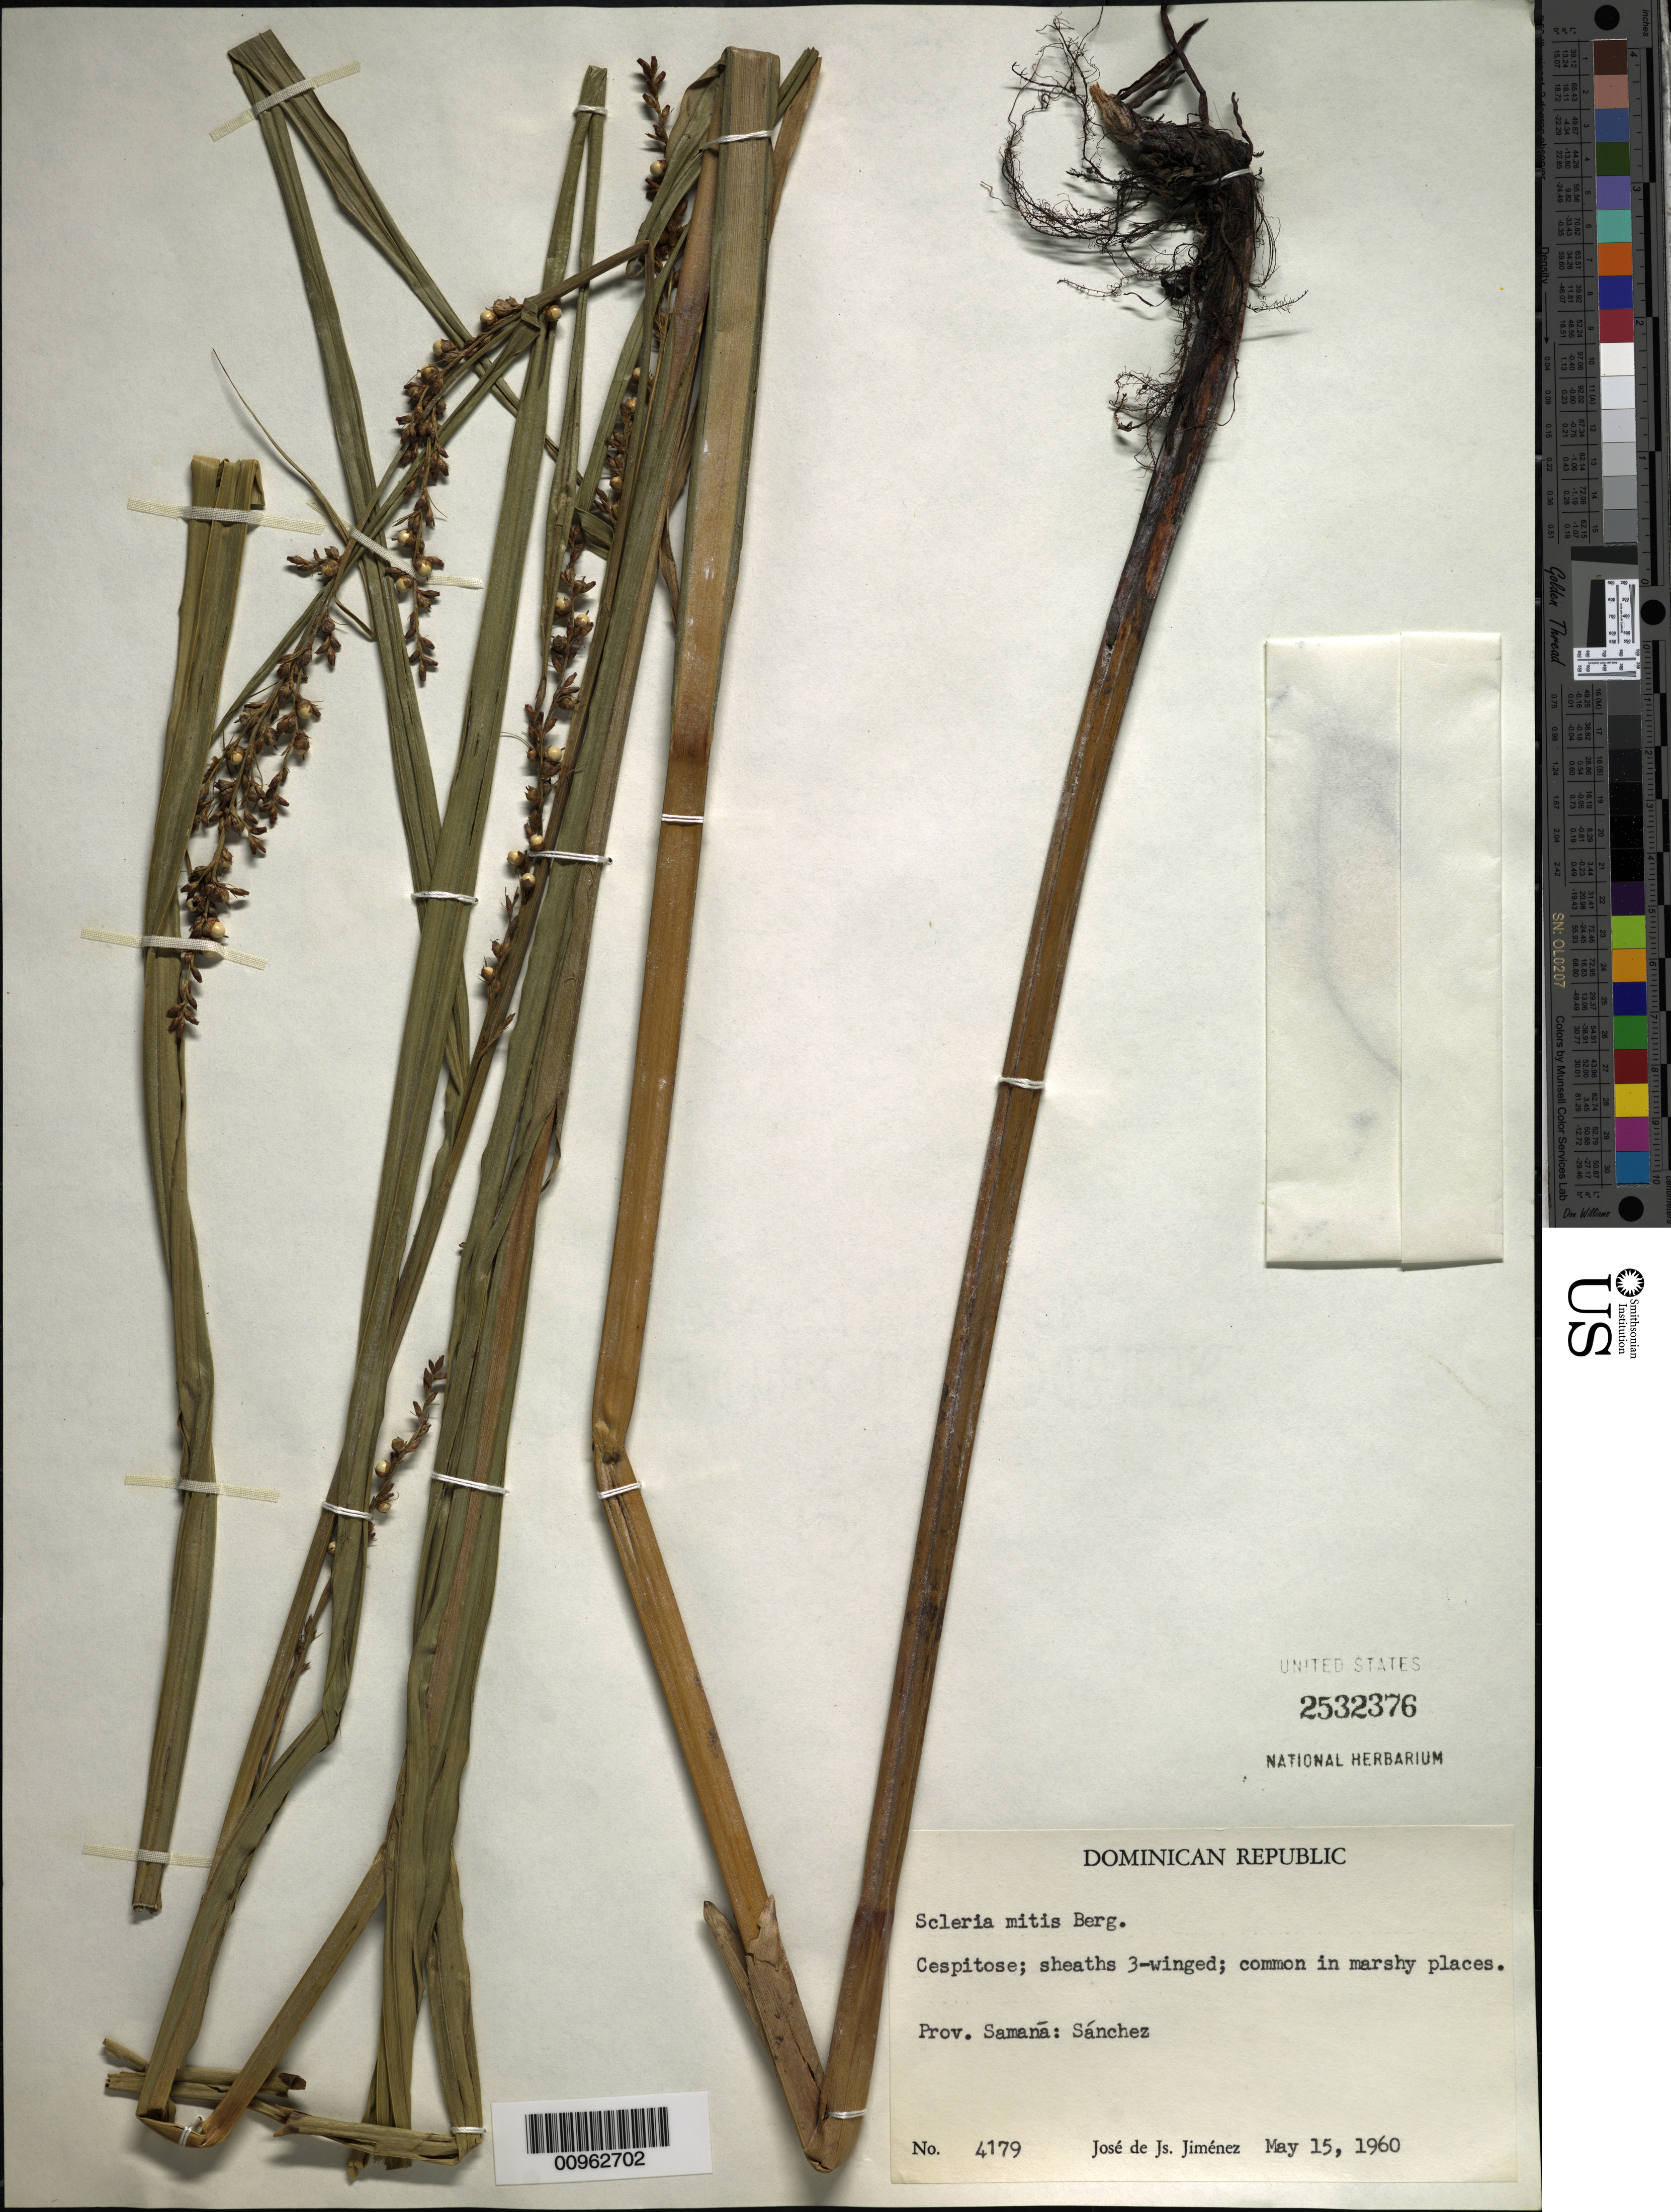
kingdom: Plantae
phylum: Tracheophyta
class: Liliopsida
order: Poales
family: Cyperaceae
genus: Scleria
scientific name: Scleria mitis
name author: P.J. Bergius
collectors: J. J. Jiménez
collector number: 4179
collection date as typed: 15 May 1960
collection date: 1960-05-15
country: Dominican Republic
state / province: Samaná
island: Hispaniola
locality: Sánchez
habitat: In marshy places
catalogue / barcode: US 2532376